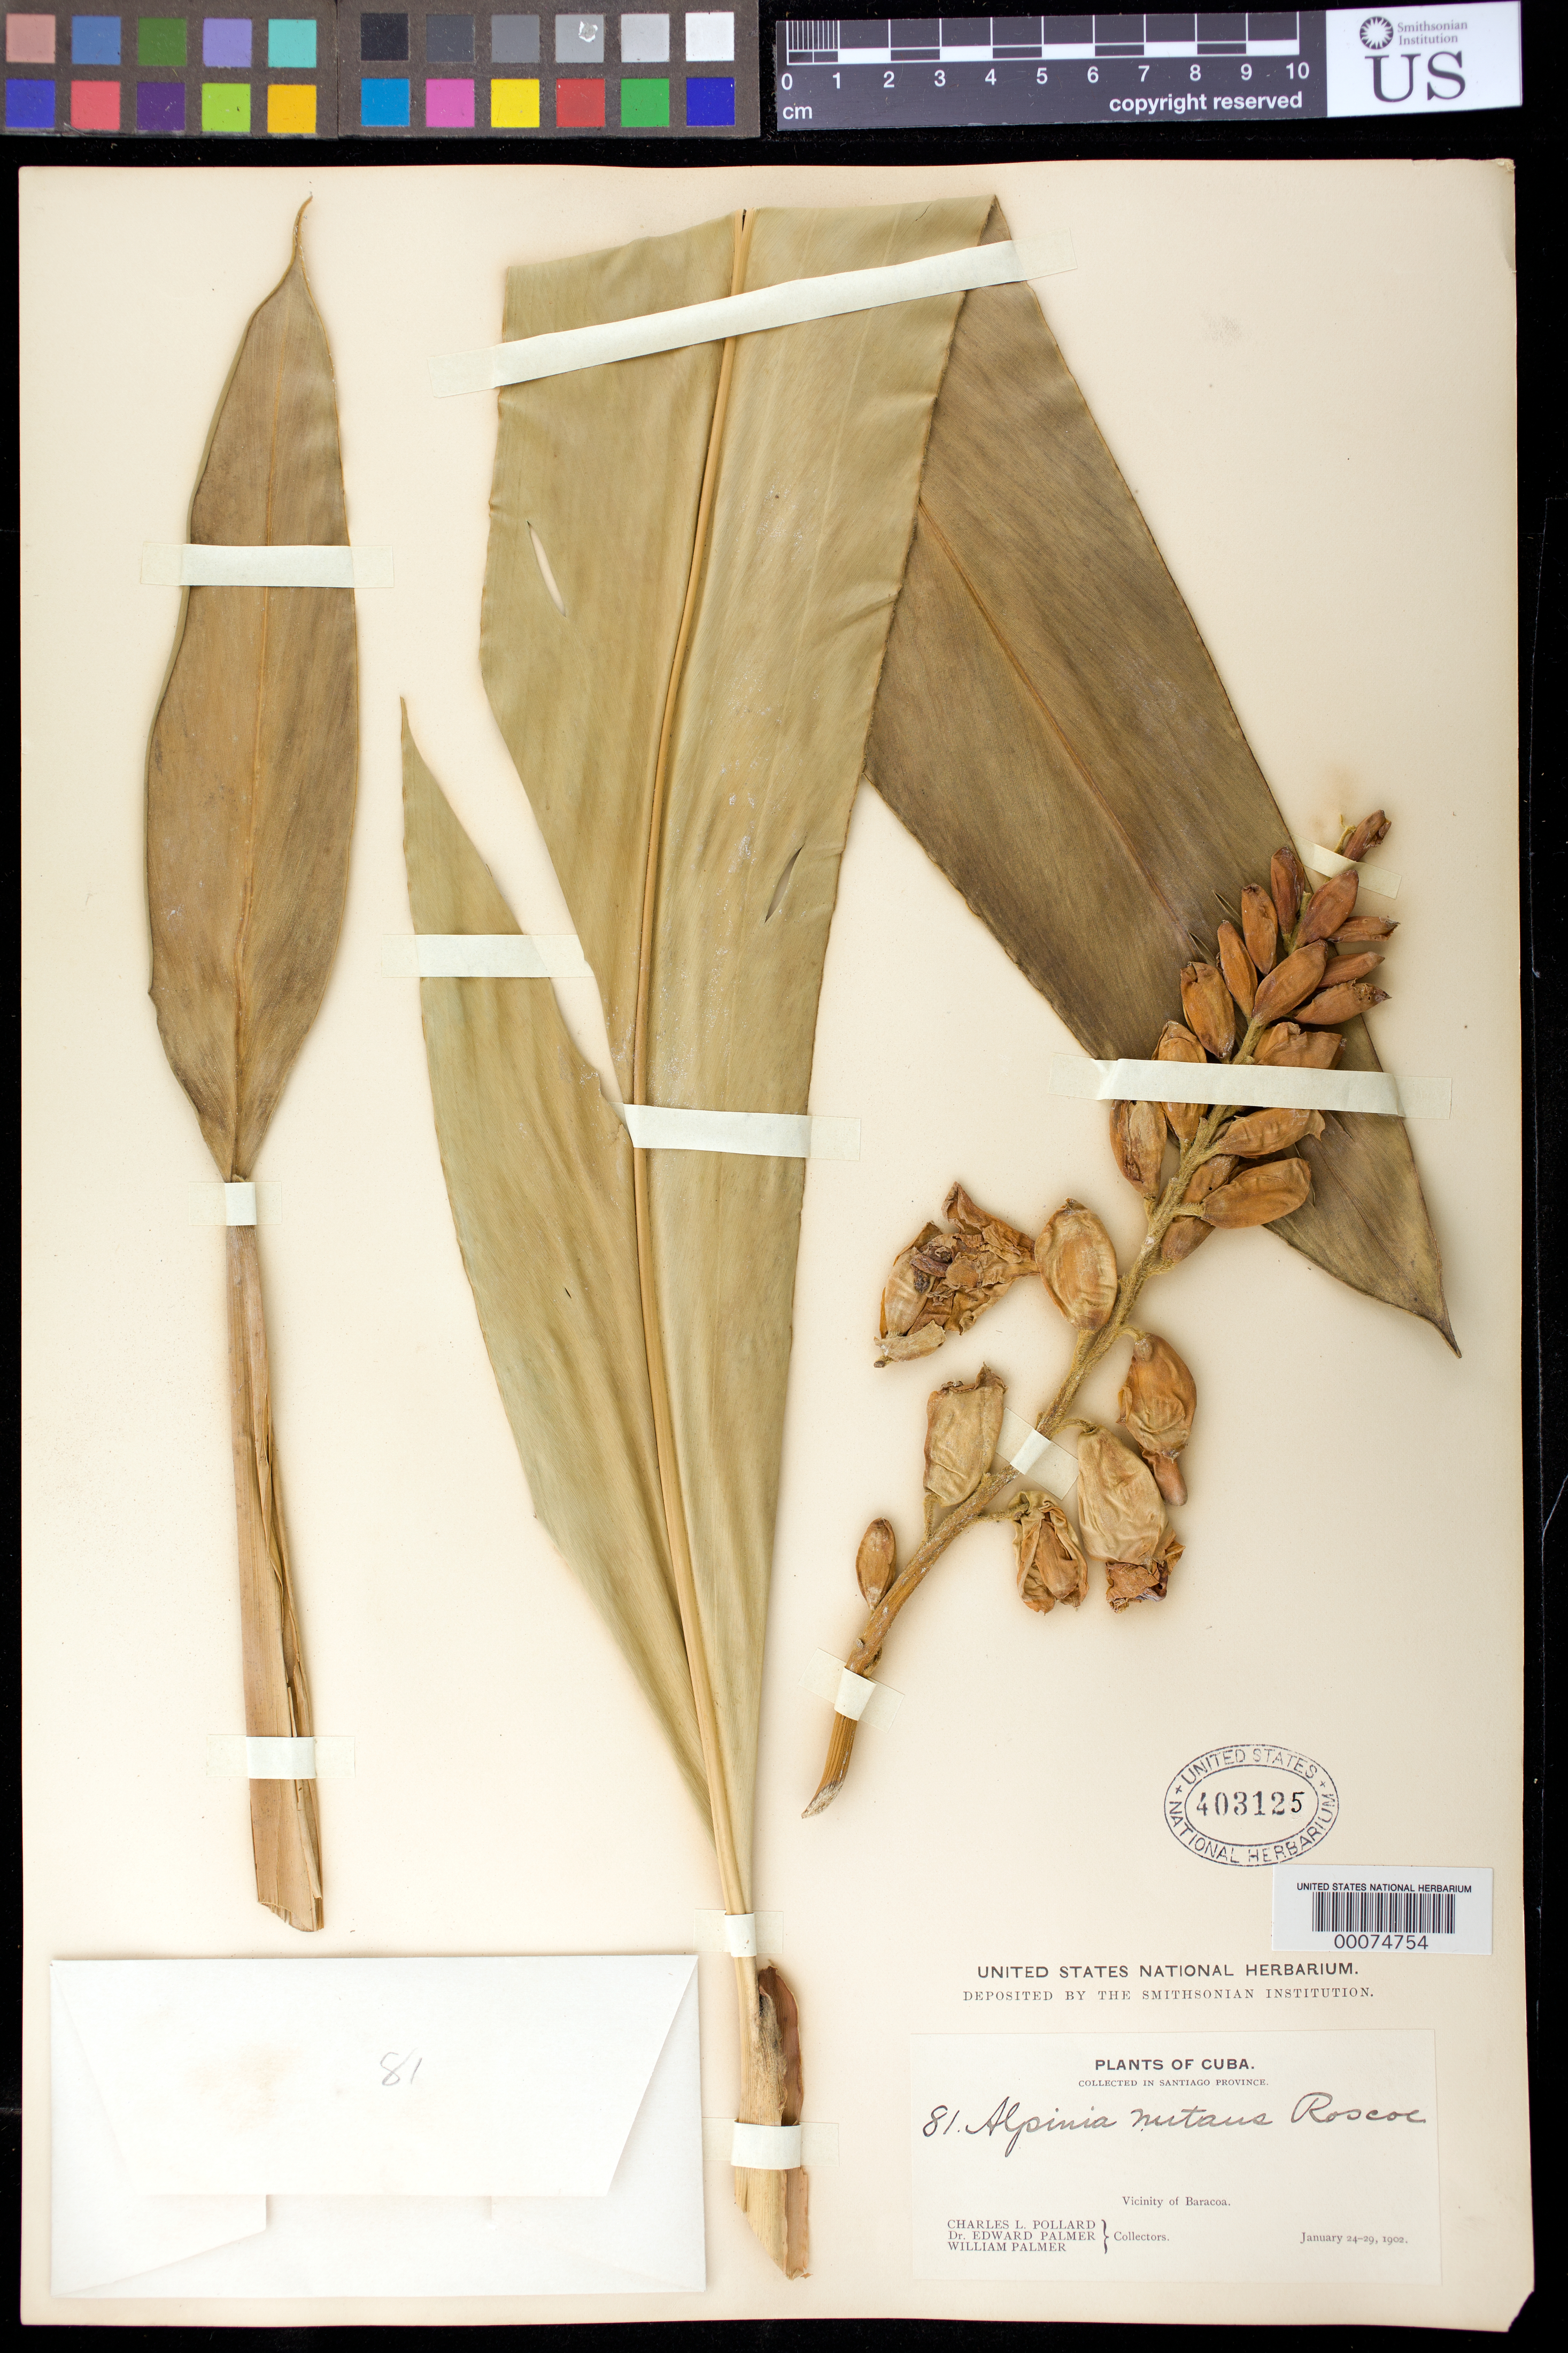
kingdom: Plantae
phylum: Tracheophyta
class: Liliopsida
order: Zingiberales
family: Zingiberaceae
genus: Alpinia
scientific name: Alpinia zerumbet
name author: (Pers.) B.L. Burtt & R.M. Sm.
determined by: Strong, Mark T., (BOT), Smithsonian Institution - National Museum of Natural History (UNITED STATES)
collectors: C. L. Pollard, E. Palmer & W. Palmer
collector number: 81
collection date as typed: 24 Jan 1902 to 29 Jan 1902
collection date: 1902-01-24/1902-01-29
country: Cuba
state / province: Oriente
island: Greater Antilles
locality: Santiago province, vicinity of baracoa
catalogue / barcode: US 403125